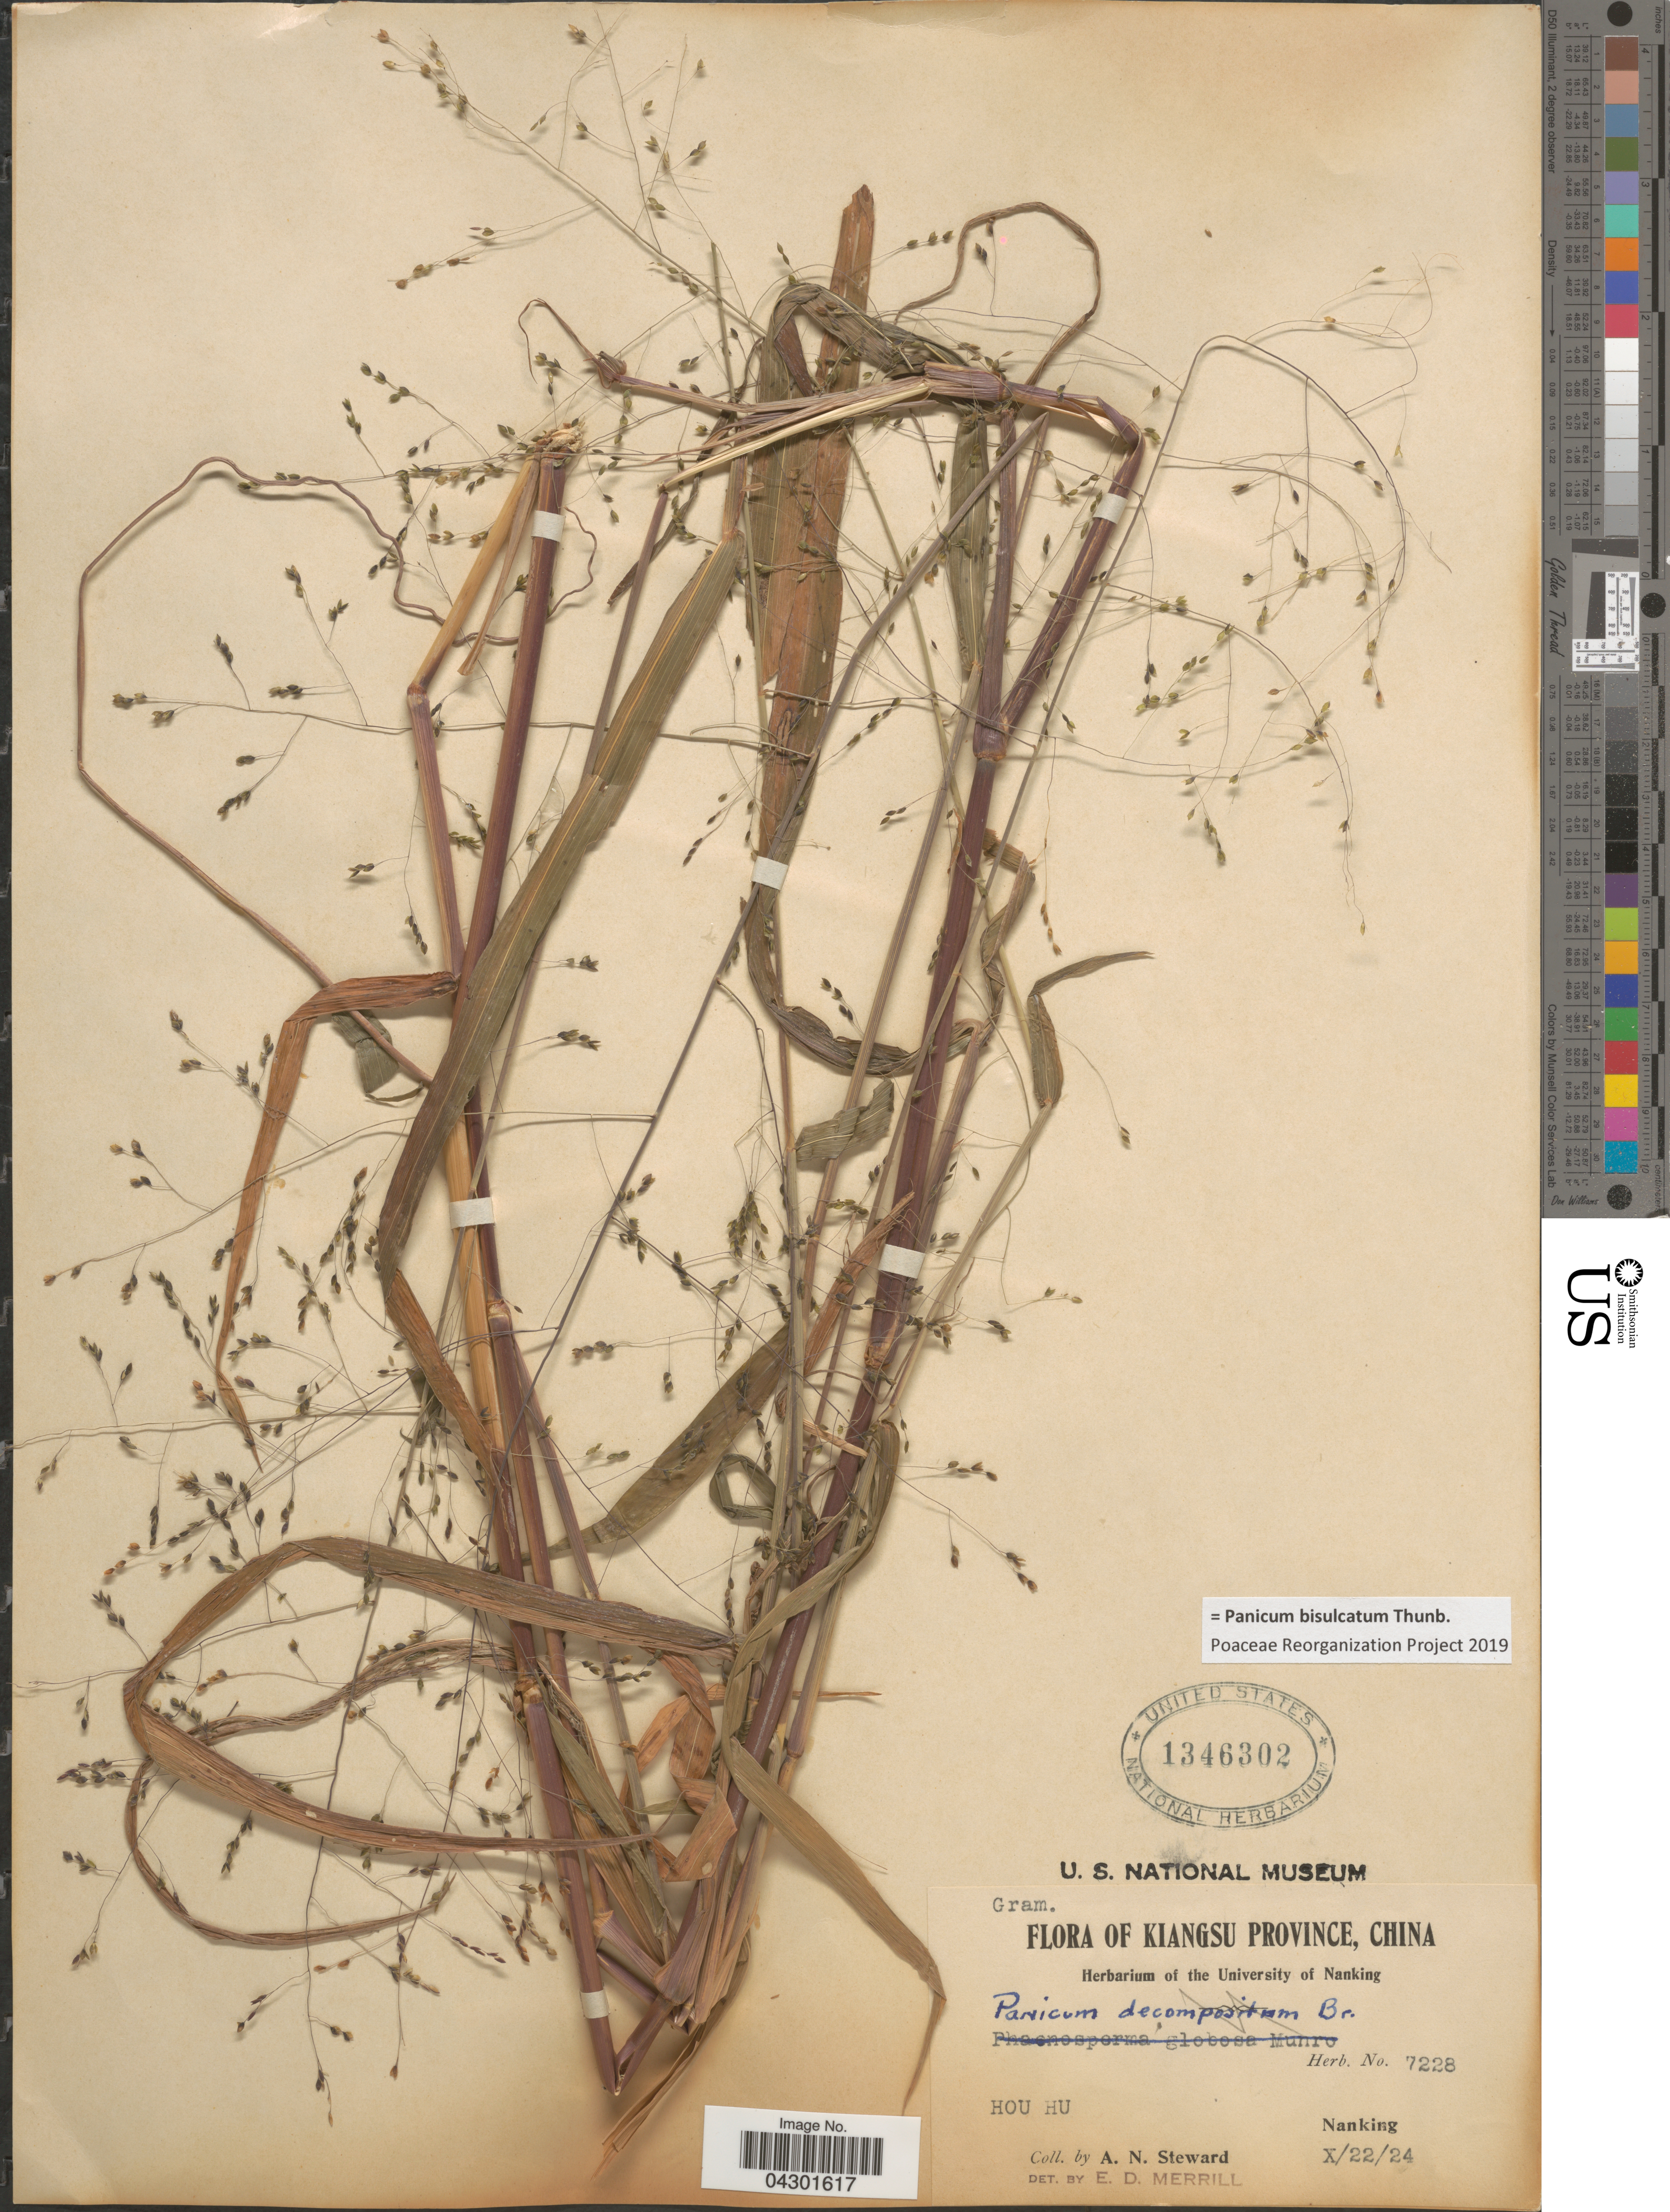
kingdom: Plantae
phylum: Tracheophyta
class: Liliopsida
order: Poales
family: Poaceae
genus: Panicum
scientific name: Panicum bisulcatum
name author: Thunb.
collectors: A. N. Steward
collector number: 7228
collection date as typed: Transcribed d/m/y: 22/10/24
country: China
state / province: Jiangsu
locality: Kiangsu Province. Hou Hu. Nanking.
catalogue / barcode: US 1346302